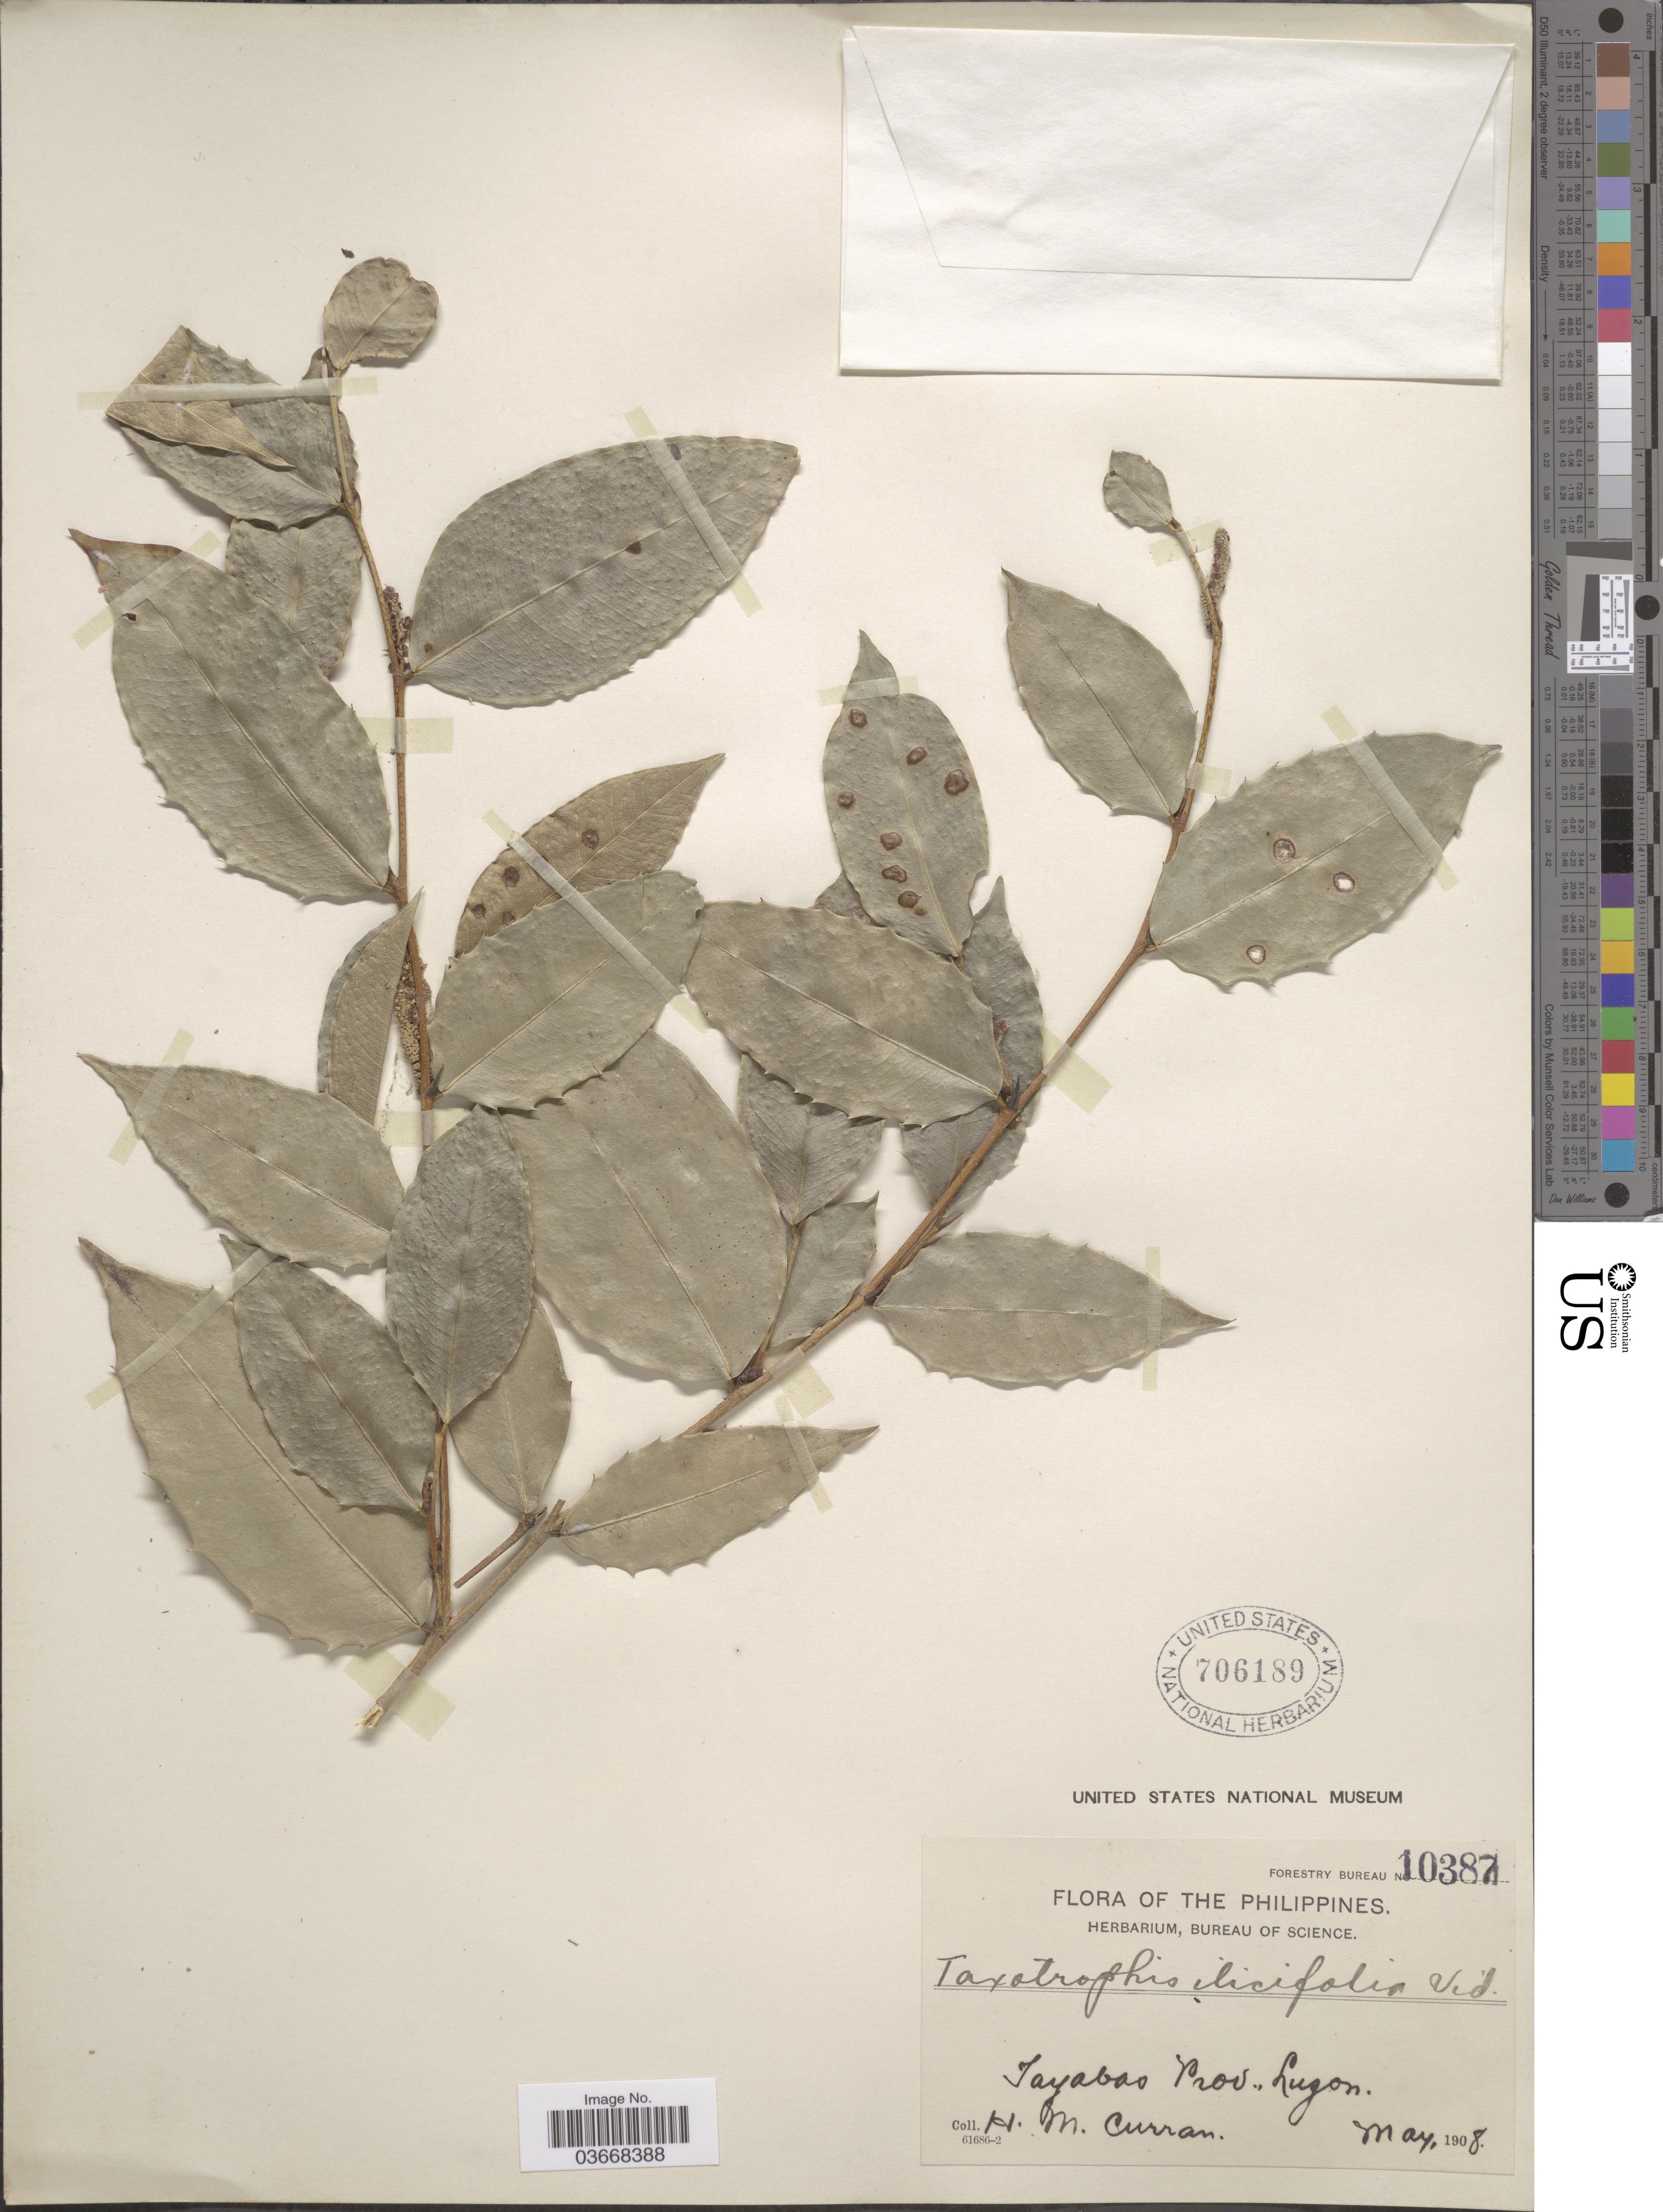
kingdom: Plantae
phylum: Tracheophyta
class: Magnoliopsida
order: Rosales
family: Moraceae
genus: Taxotrophis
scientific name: Taxotrophis ilicifolia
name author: (Kurz) S. Vidal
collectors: H. M. Curran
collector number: Forestry Bureau 10387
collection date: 1908-05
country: Philippines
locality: Tayabas. Prov. Luzon.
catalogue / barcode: US 706189